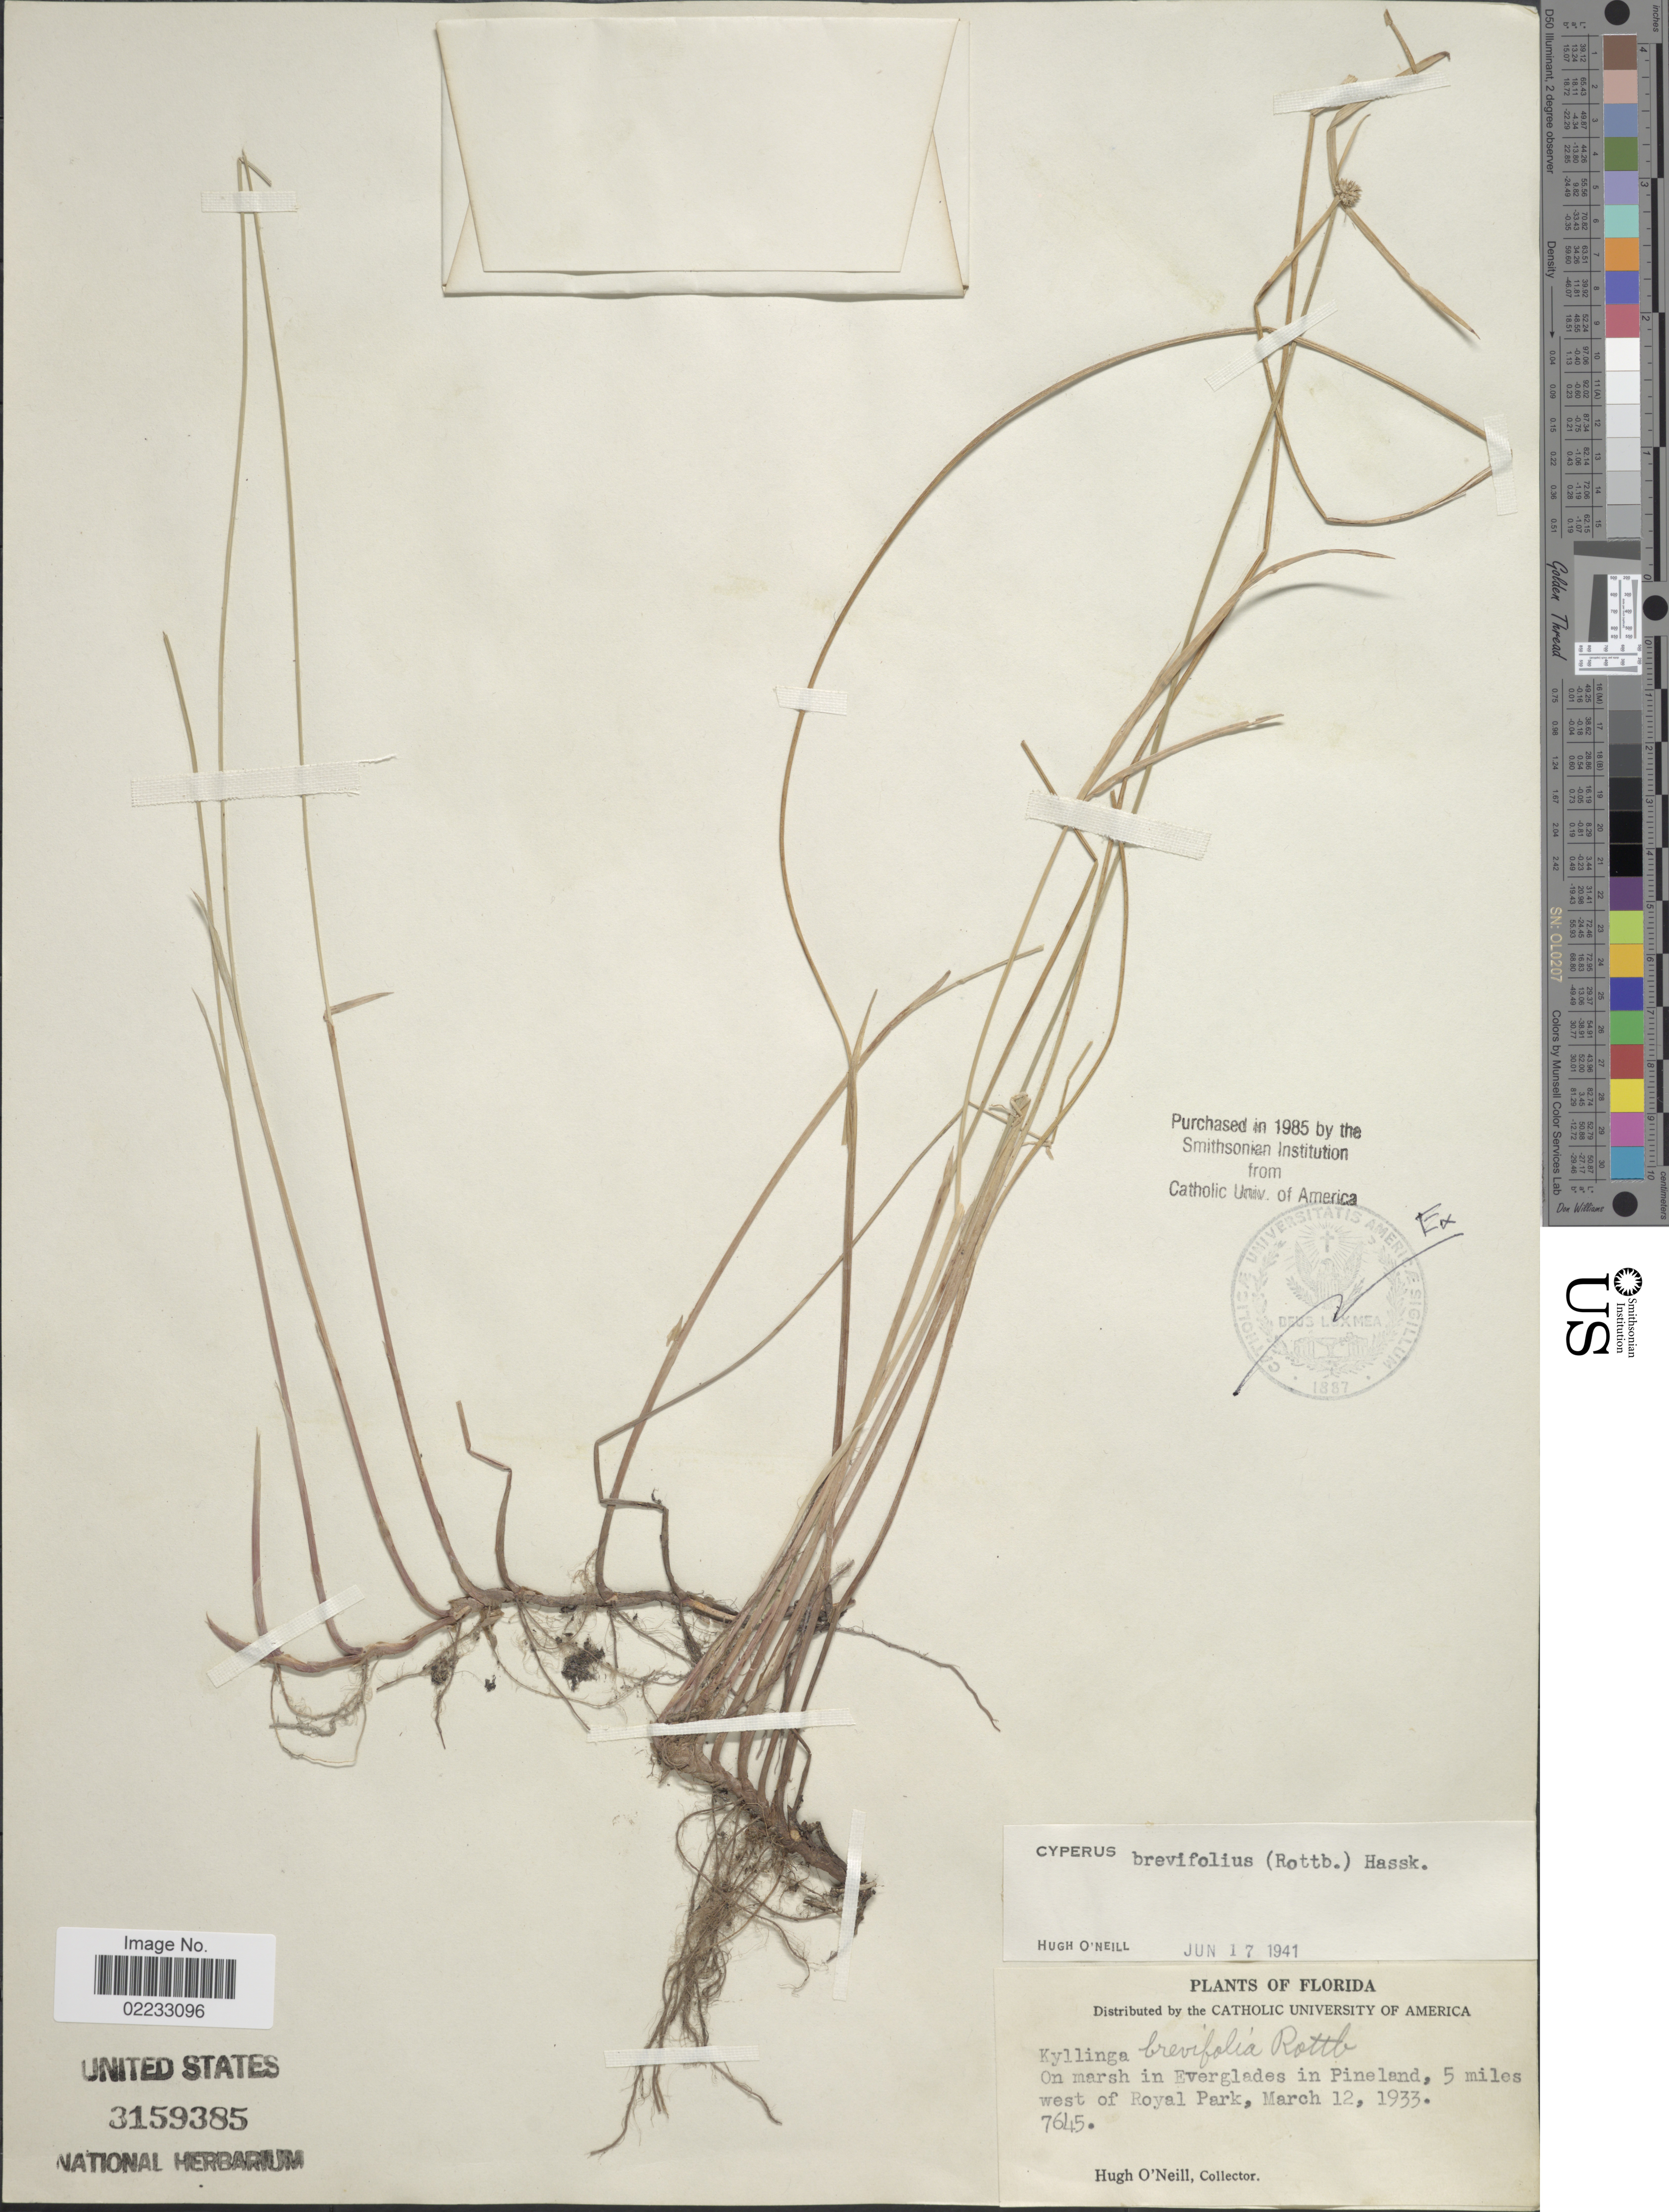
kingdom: Plantae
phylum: Tracheophyta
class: Liliopsida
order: Poales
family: Cyperaceae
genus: Cyperus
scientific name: Cyperus brevifolius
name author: (Rottb.) Hassk.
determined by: Strong, M. T., (US), Smithsonian Institution - National Museum of Natural History (UNITED STATES)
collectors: H. O'Neill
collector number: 7645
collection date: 1933-03-12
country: United States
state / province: Florida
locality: In Everglades in Pineland, 5 miles west of Royal Park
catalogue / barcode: US 3159385